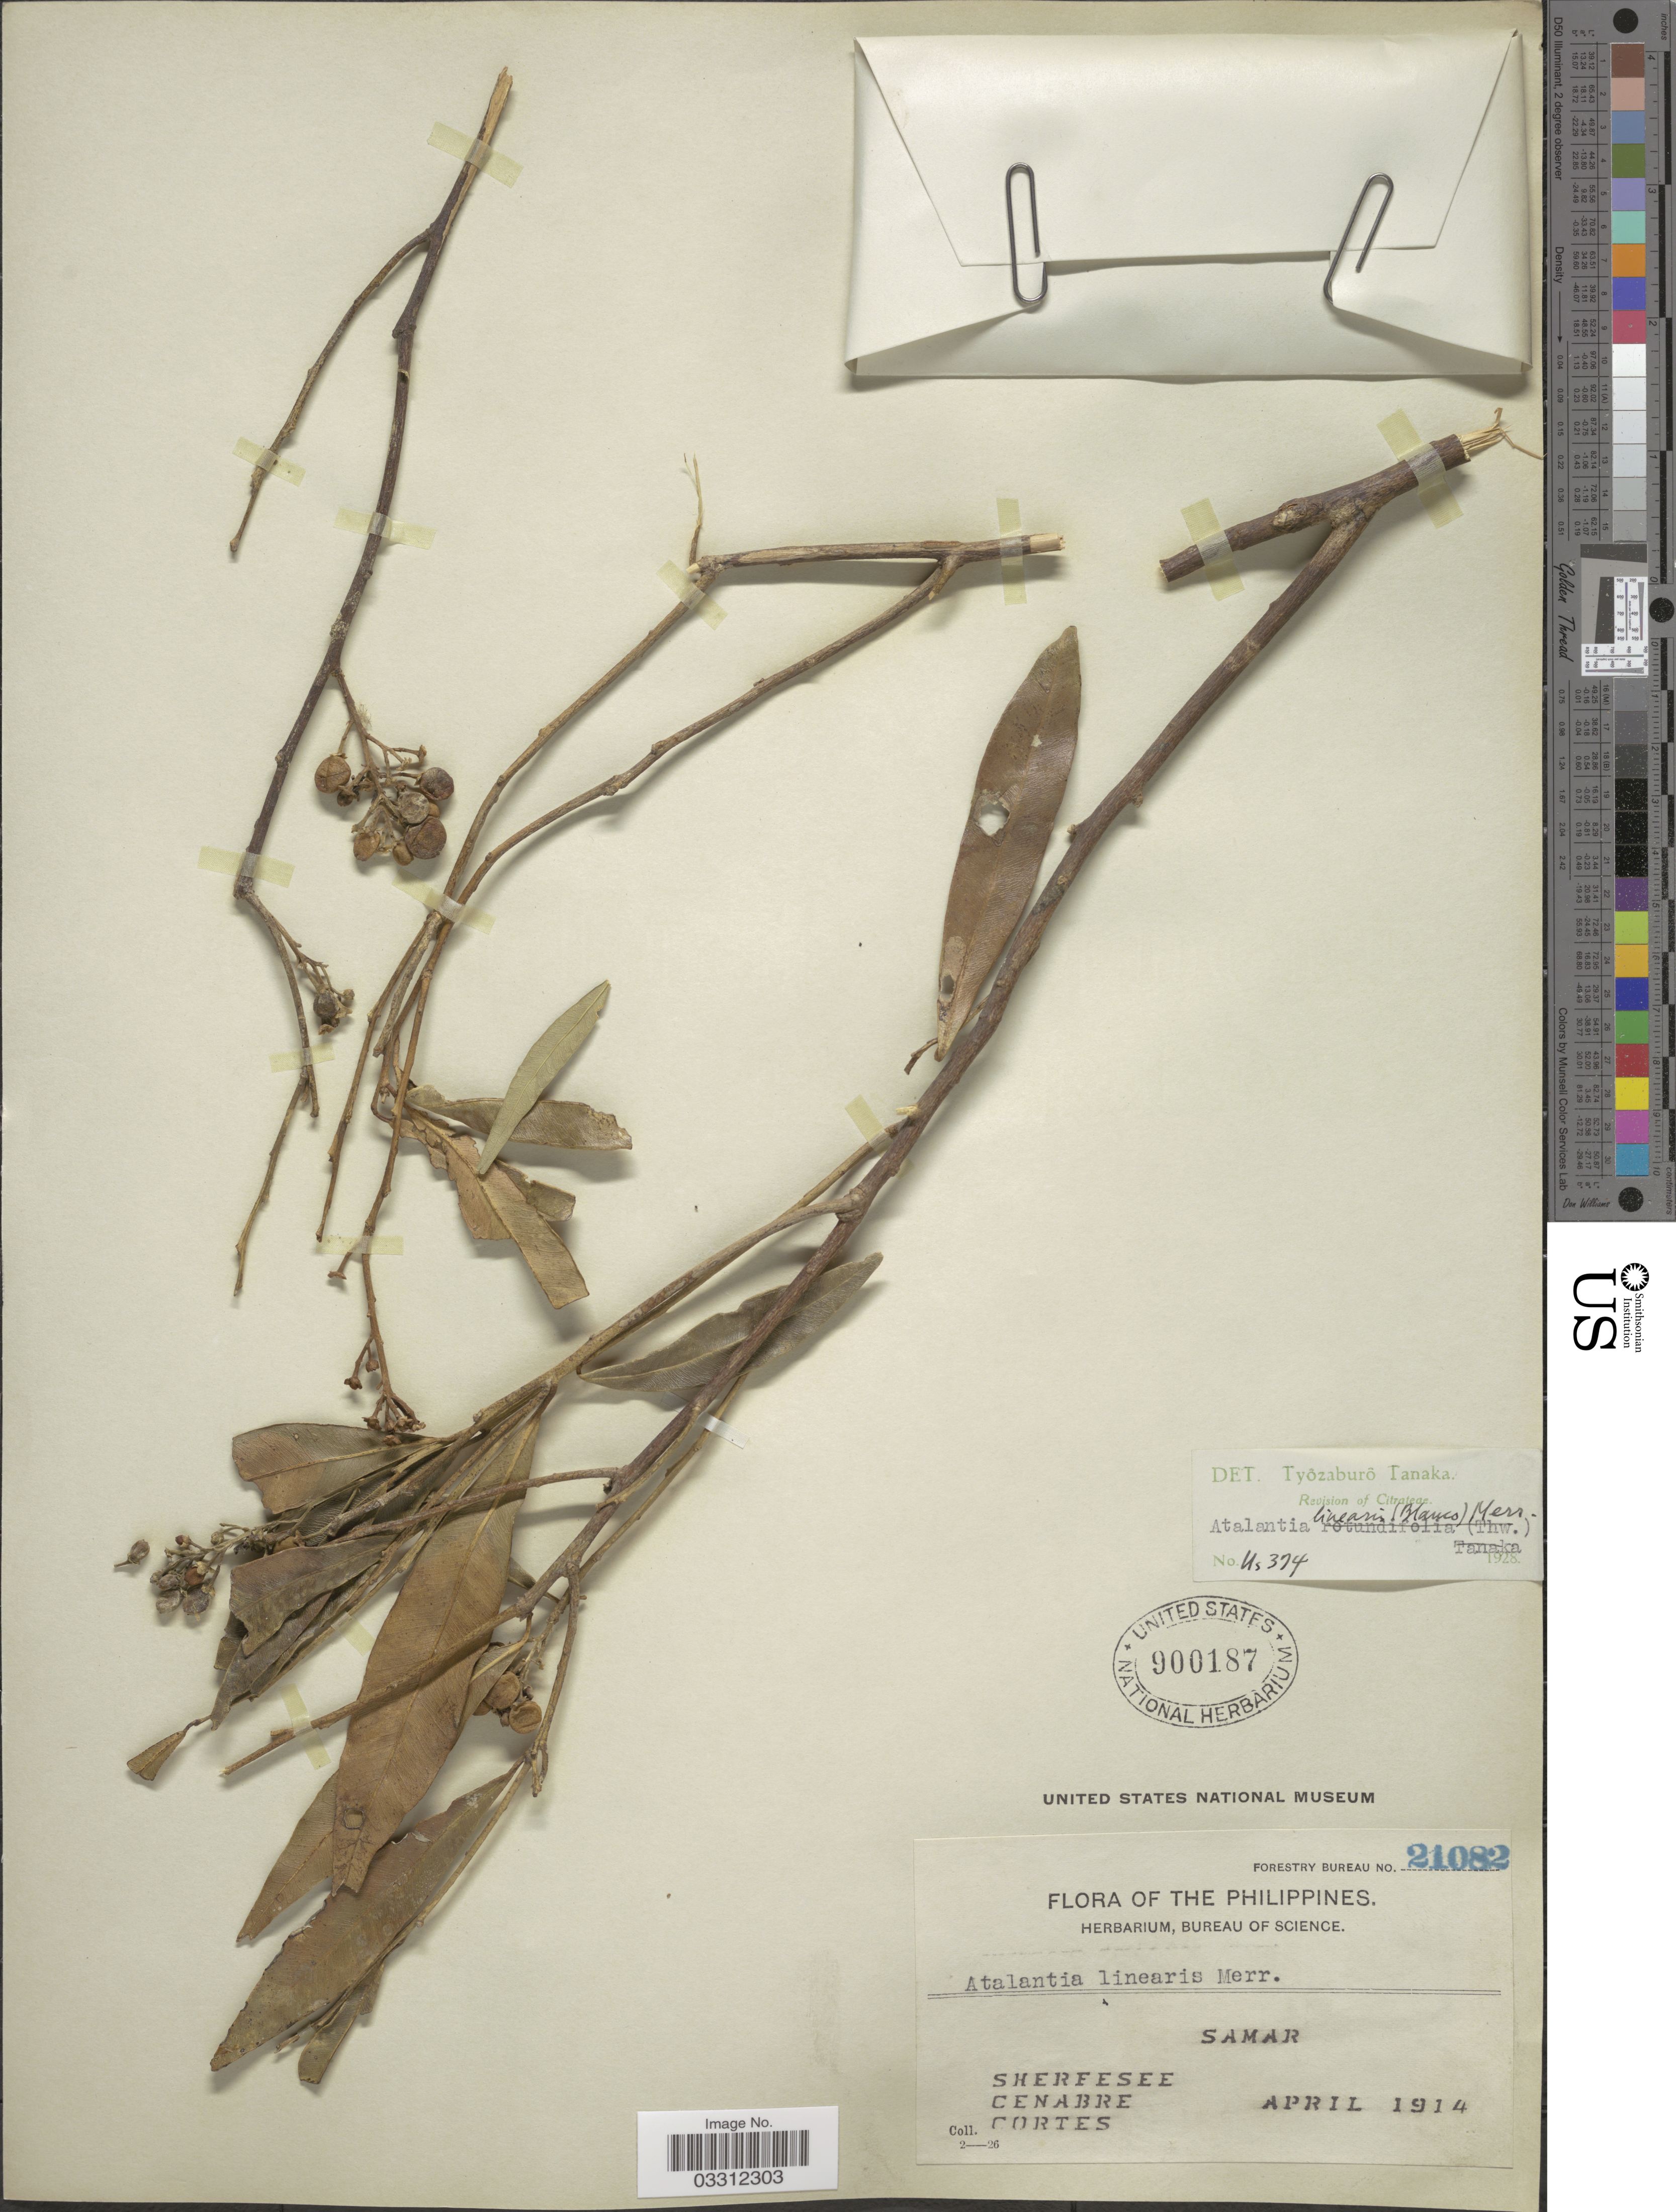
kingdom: Plantae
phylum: Tracheophyta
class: Magnoliopsida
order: Sapindales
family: Rutaceae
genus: Atalantia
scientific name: Atalantia linearis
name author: (Blanco) Merr.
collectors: -. Sherfesee, -. Cenabre & -. Cortes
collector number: Forestry Bureau 21082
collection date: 1914-04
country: Philippines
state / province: Eastern Visayas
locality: Samar.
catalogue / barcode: US 900187